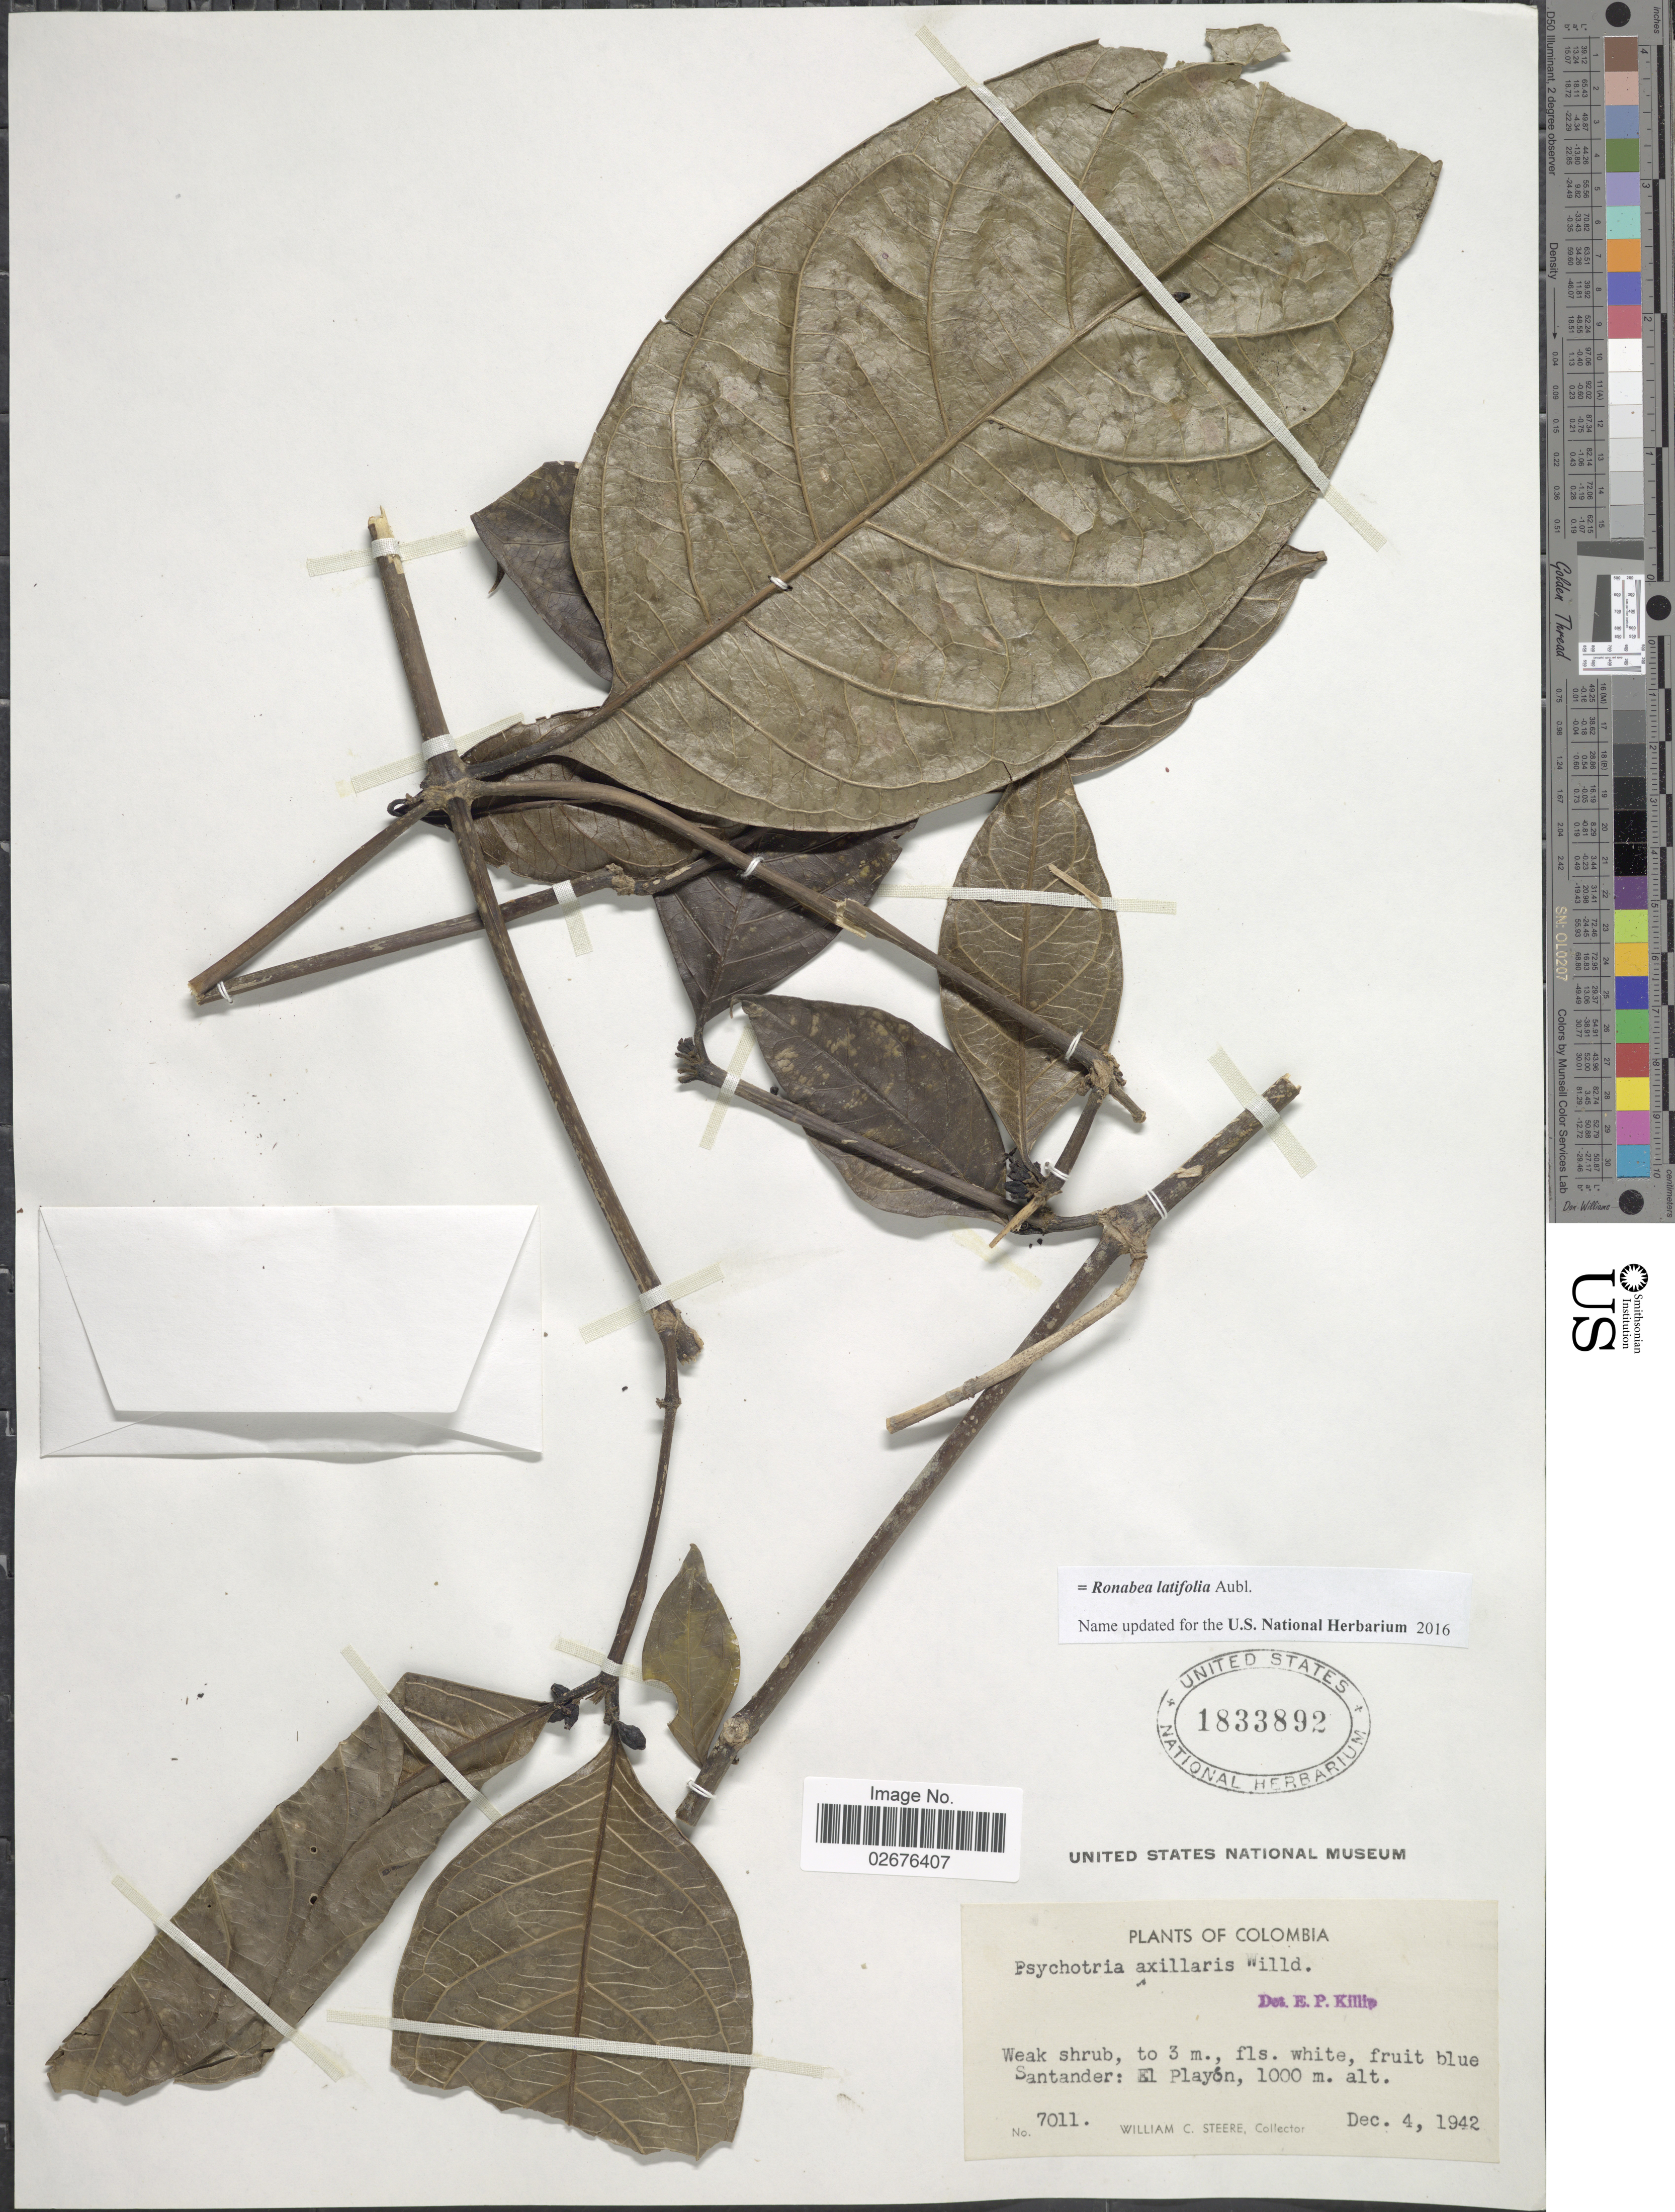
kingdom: Plantae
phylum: Tracheophyta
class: Magnoliopsida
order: Gentianales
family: Rubiaceae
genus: Ronabea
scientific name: Ronabea latifolia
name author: Aubl.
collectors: W. C. Steere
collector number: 7011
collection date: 1942-12-04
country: Colombia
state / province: Santander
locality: El Playon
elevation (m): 1000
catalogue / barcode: US 1833892